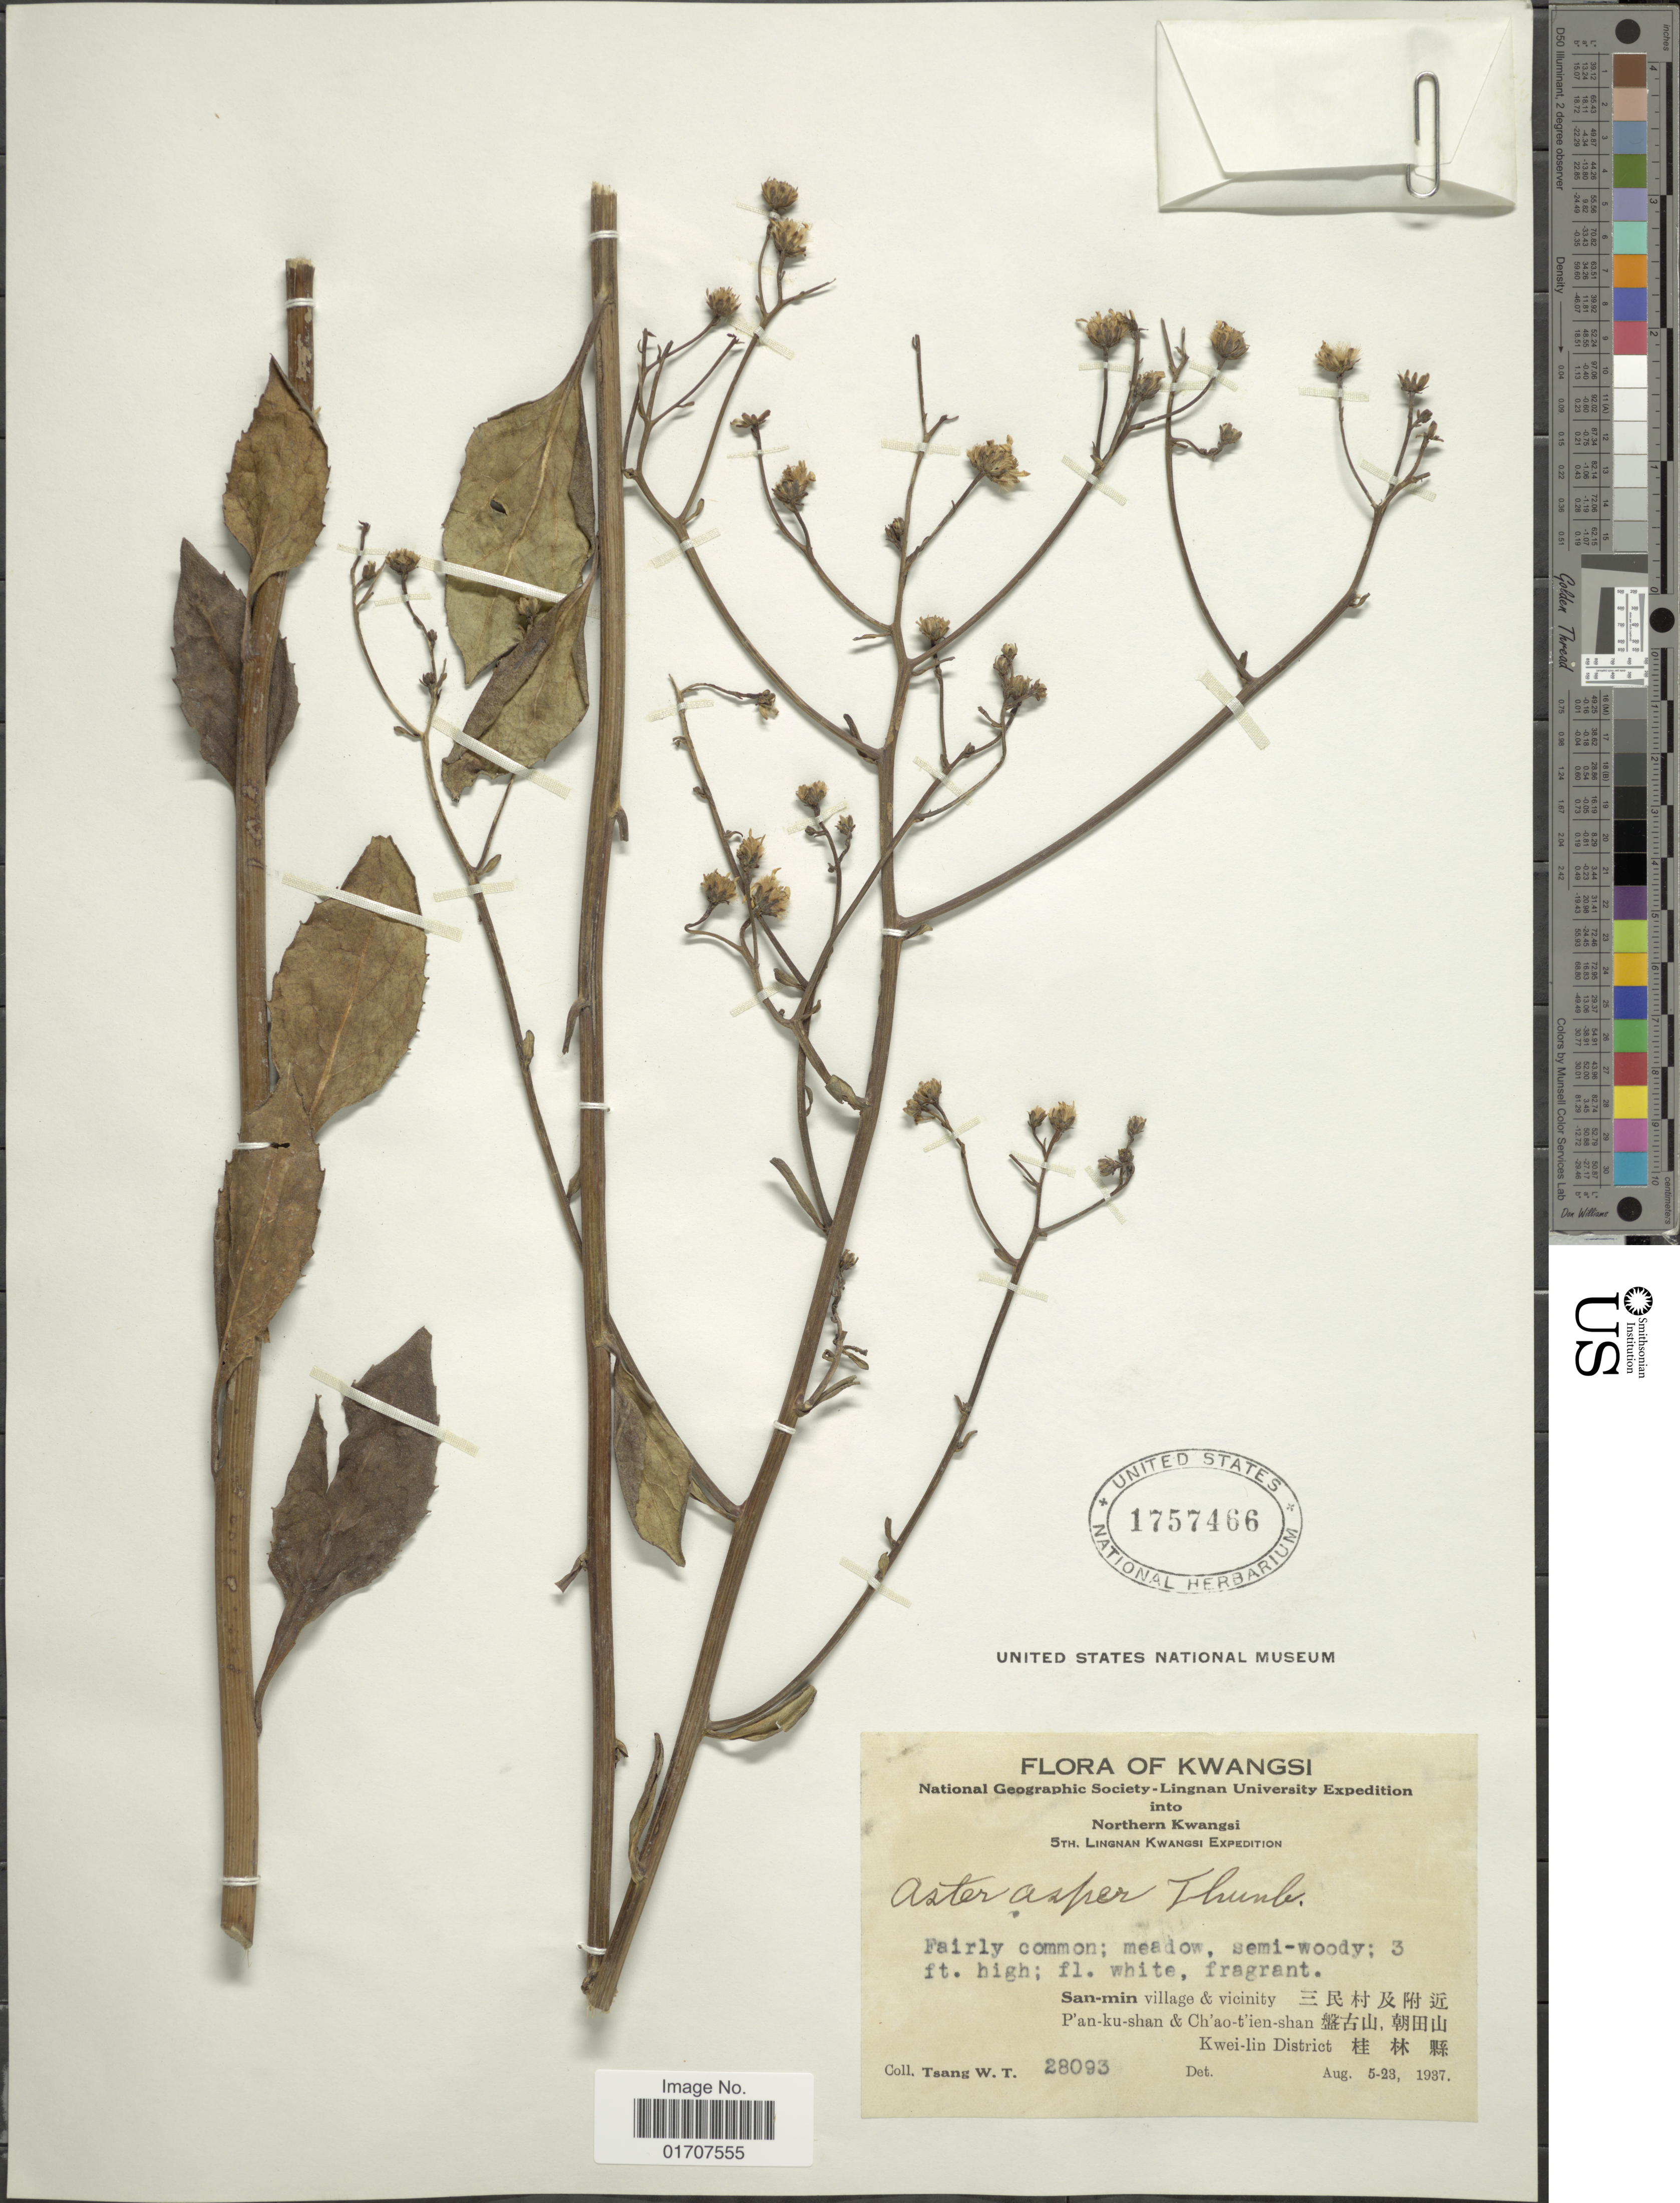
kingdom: Plantae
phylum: Tracheophyta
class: Magnoliopsida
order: Asterales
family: Asteraceae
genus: Doellingeria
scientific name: Doellingeria scaber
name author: (Thunb.) Nees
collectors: W. T. Tsang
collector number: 28093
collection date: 1937-08-05/1937-08-23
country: China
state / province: Guangxi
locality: Kwangsi, Northen Kwangsi, San-min village & vicinity, P'an-ku-shan & Ch'a-tien-shan, Kwei-lin District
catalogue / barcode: US 1757466